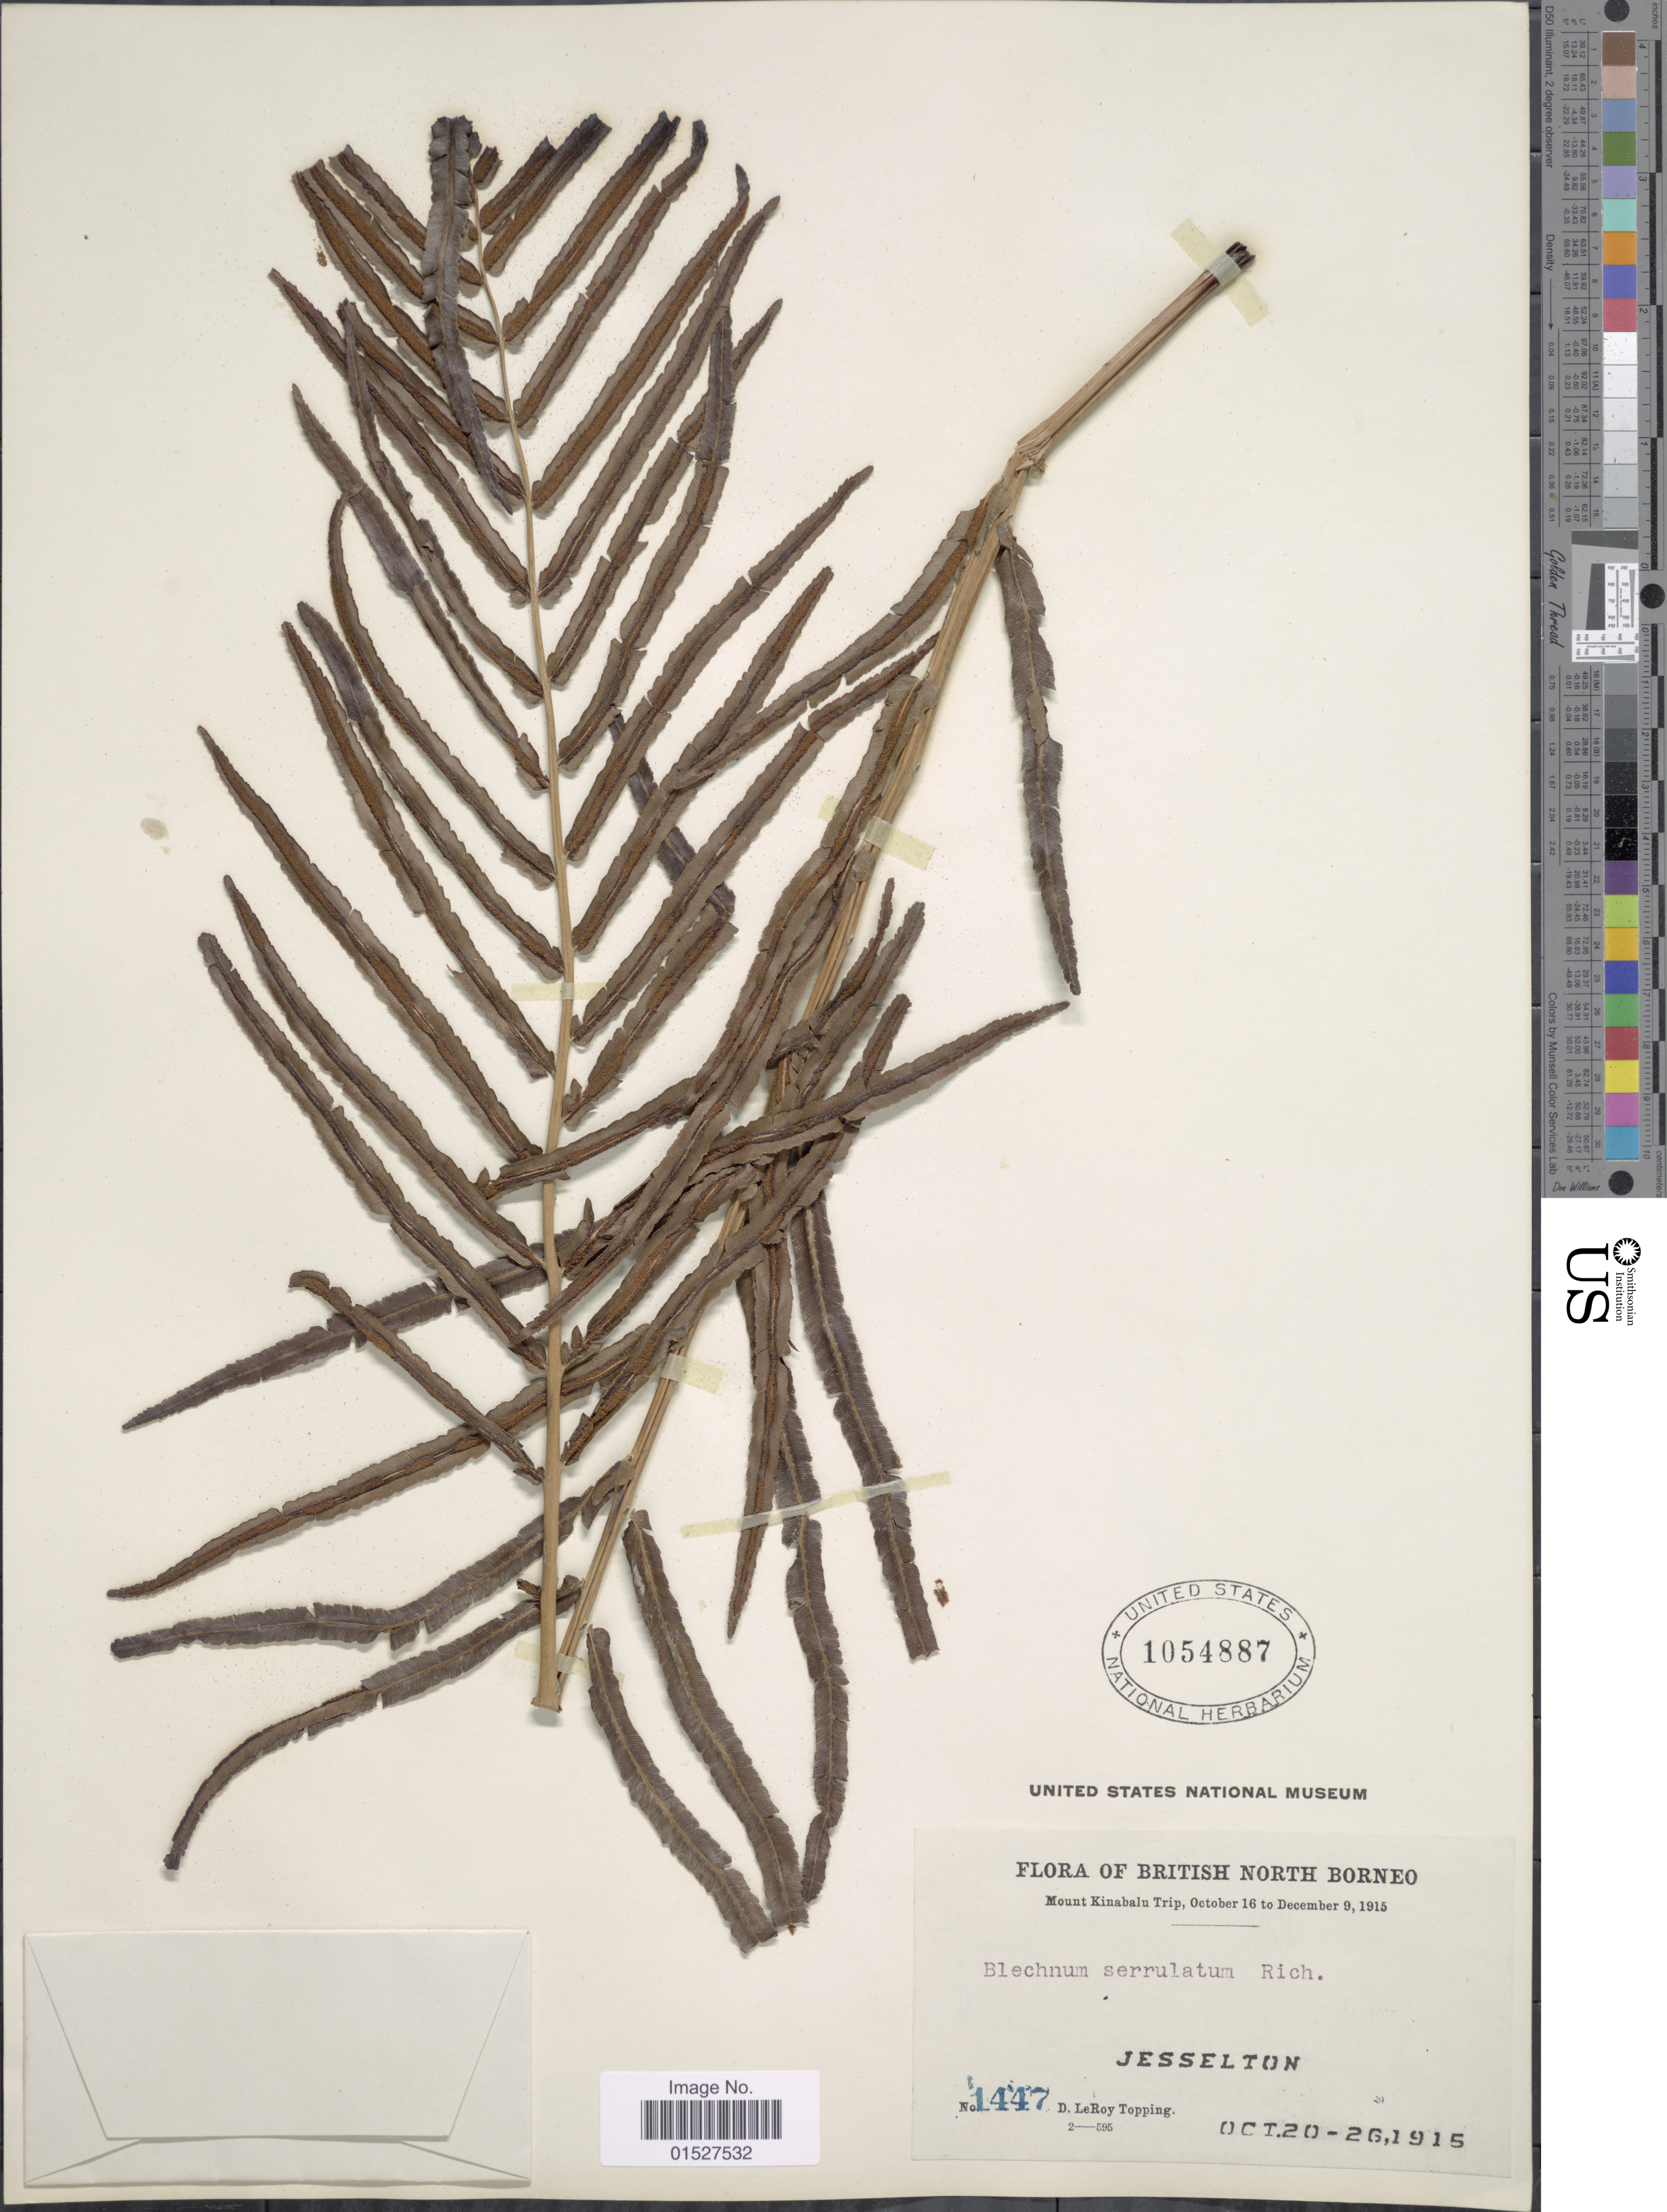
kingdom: Plantae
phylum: Tracheophyta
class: Polypodiopsida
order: Polypodiales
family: Blechnaceae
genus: Blechnum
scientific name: Blechnum indicum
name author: Burm.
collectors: D. L. Topping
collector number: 1447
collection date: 1915-10-20/1915-10-26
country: Malaysia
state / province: Sabah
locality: British North Borneo Jesselton. Mount Kinabalu.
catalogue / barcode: US 1054887